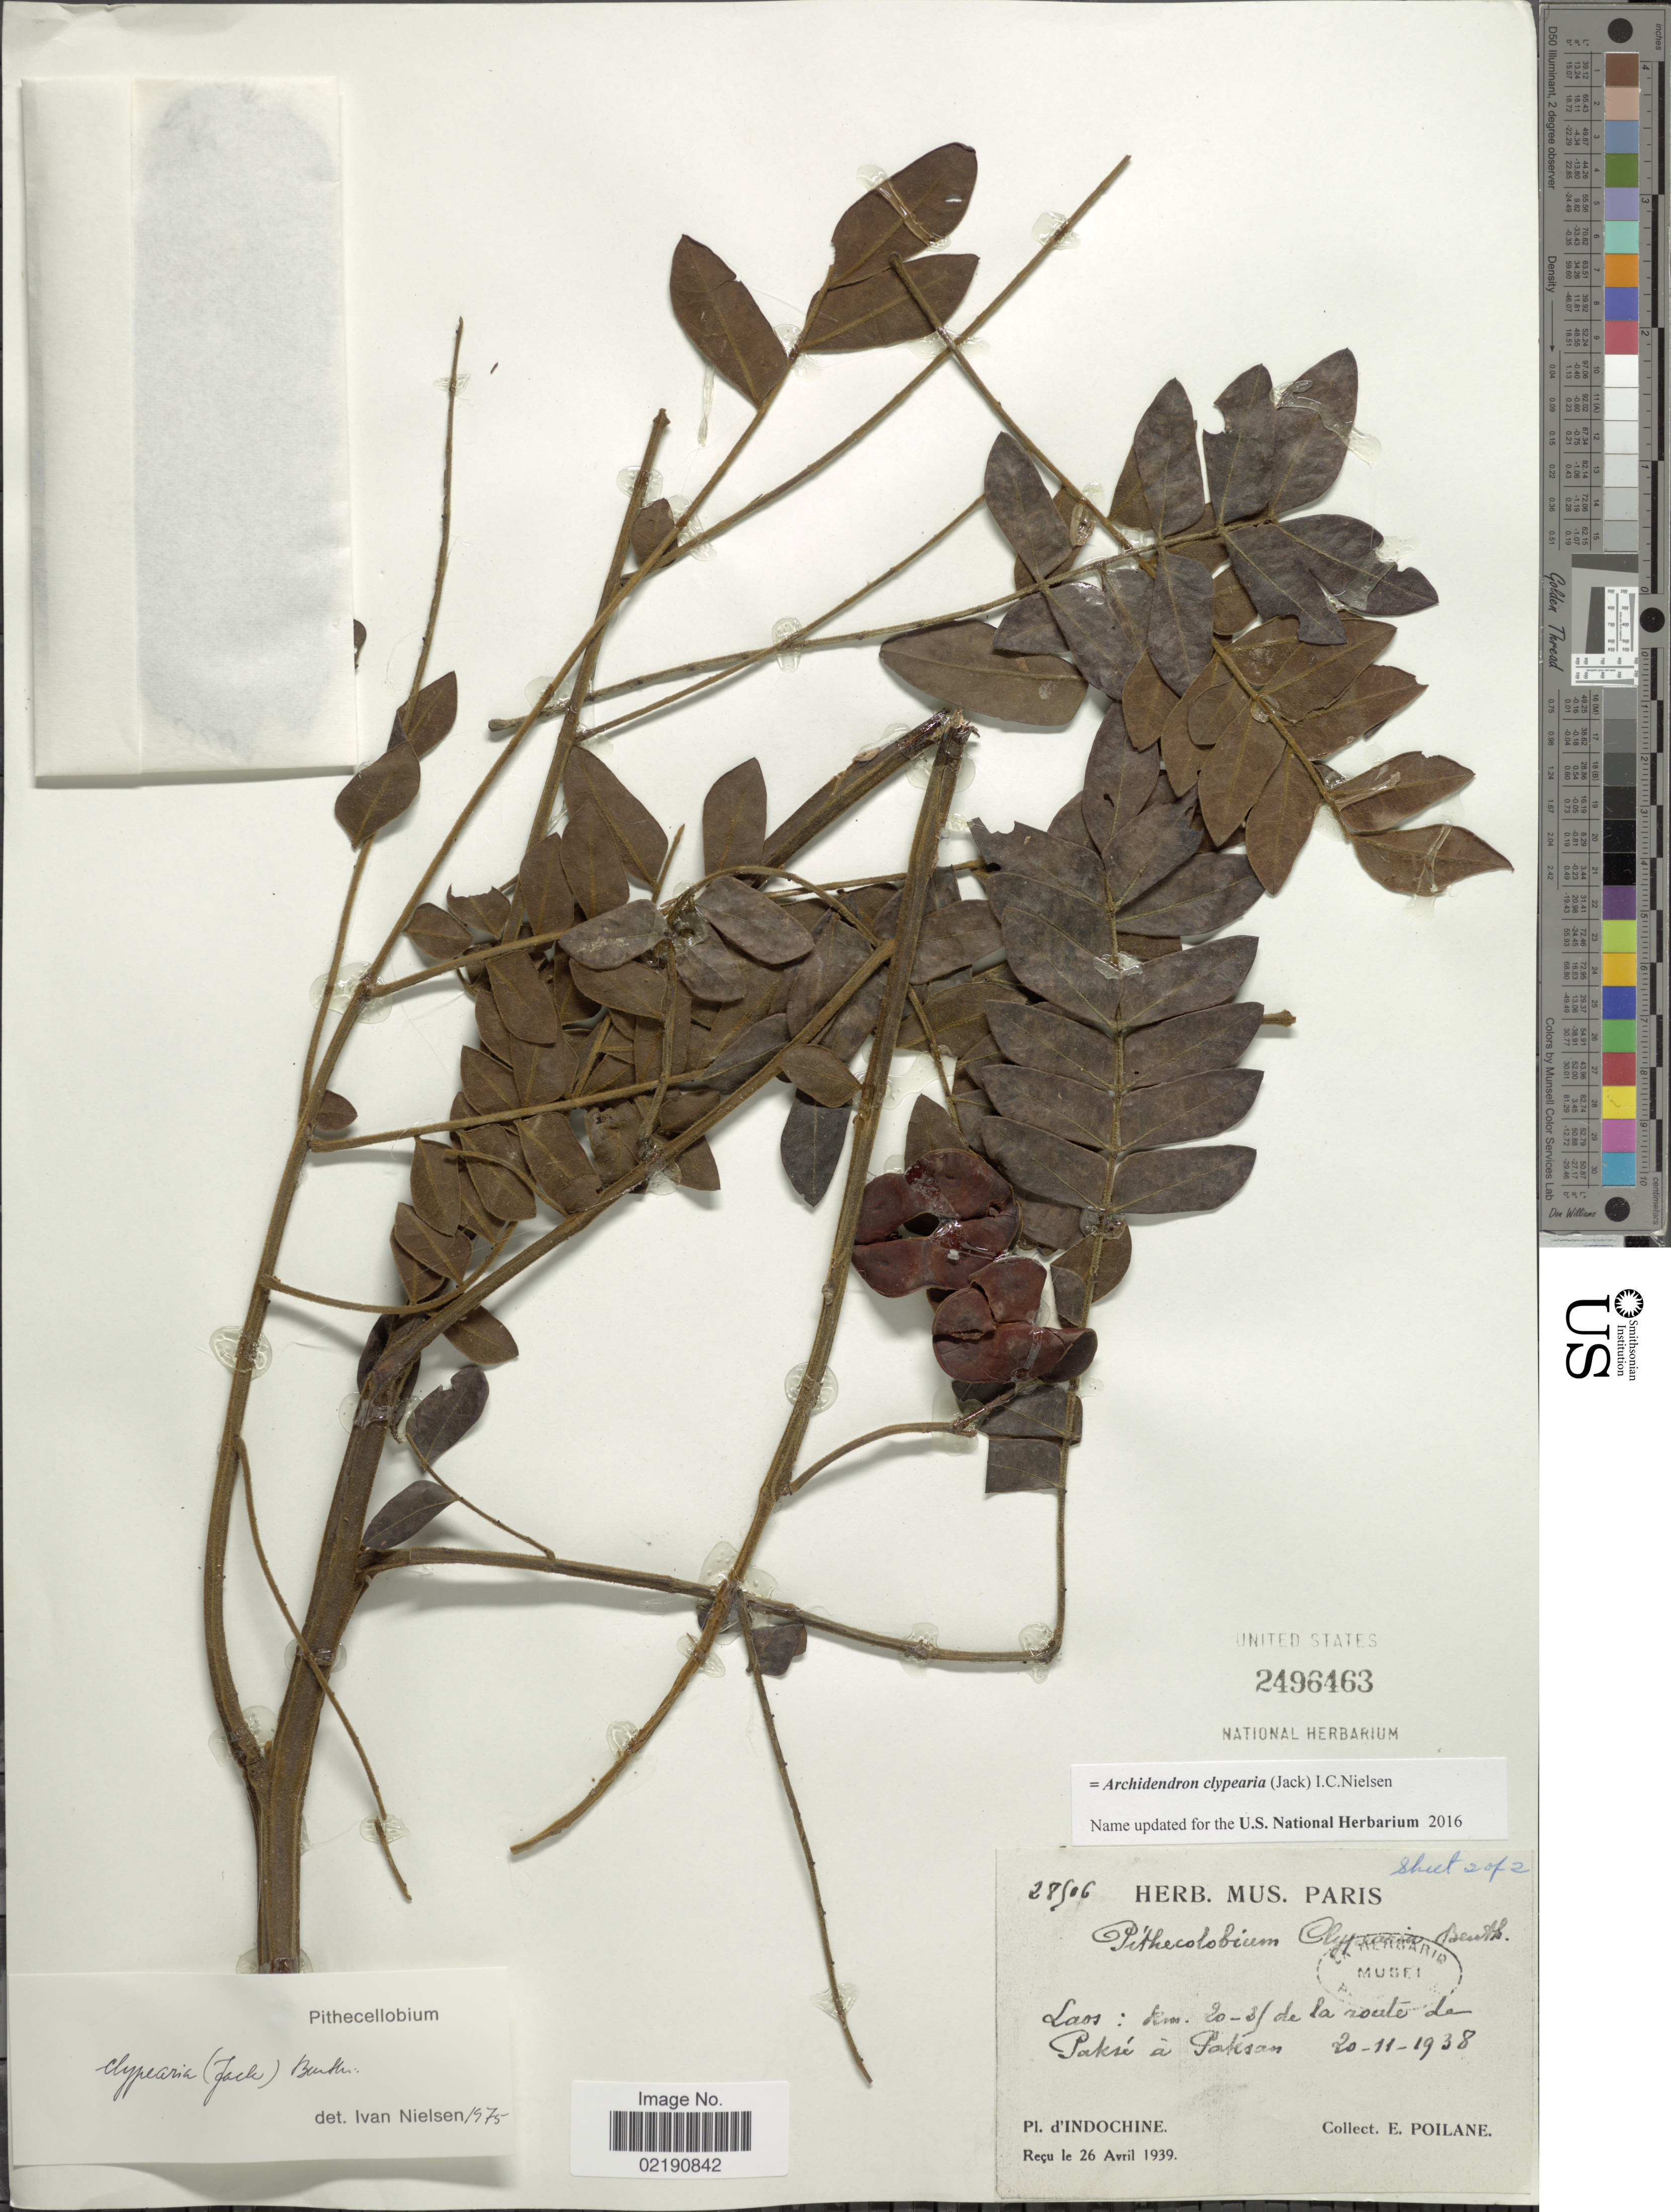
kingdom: Plantae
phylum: Tracheophyta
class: Magnoliopsida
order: Fabales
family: Fabaceae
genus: Archidendron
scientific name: Archidendron clypearia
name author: (Jack) I.C. Nielsen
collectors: E. Poilane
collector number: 28506*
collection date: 1938-11-20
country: Laos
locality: Km. 20-35 de la route de Paksé a Paksan, Indochine [interpreted]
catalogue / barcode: US 2496463